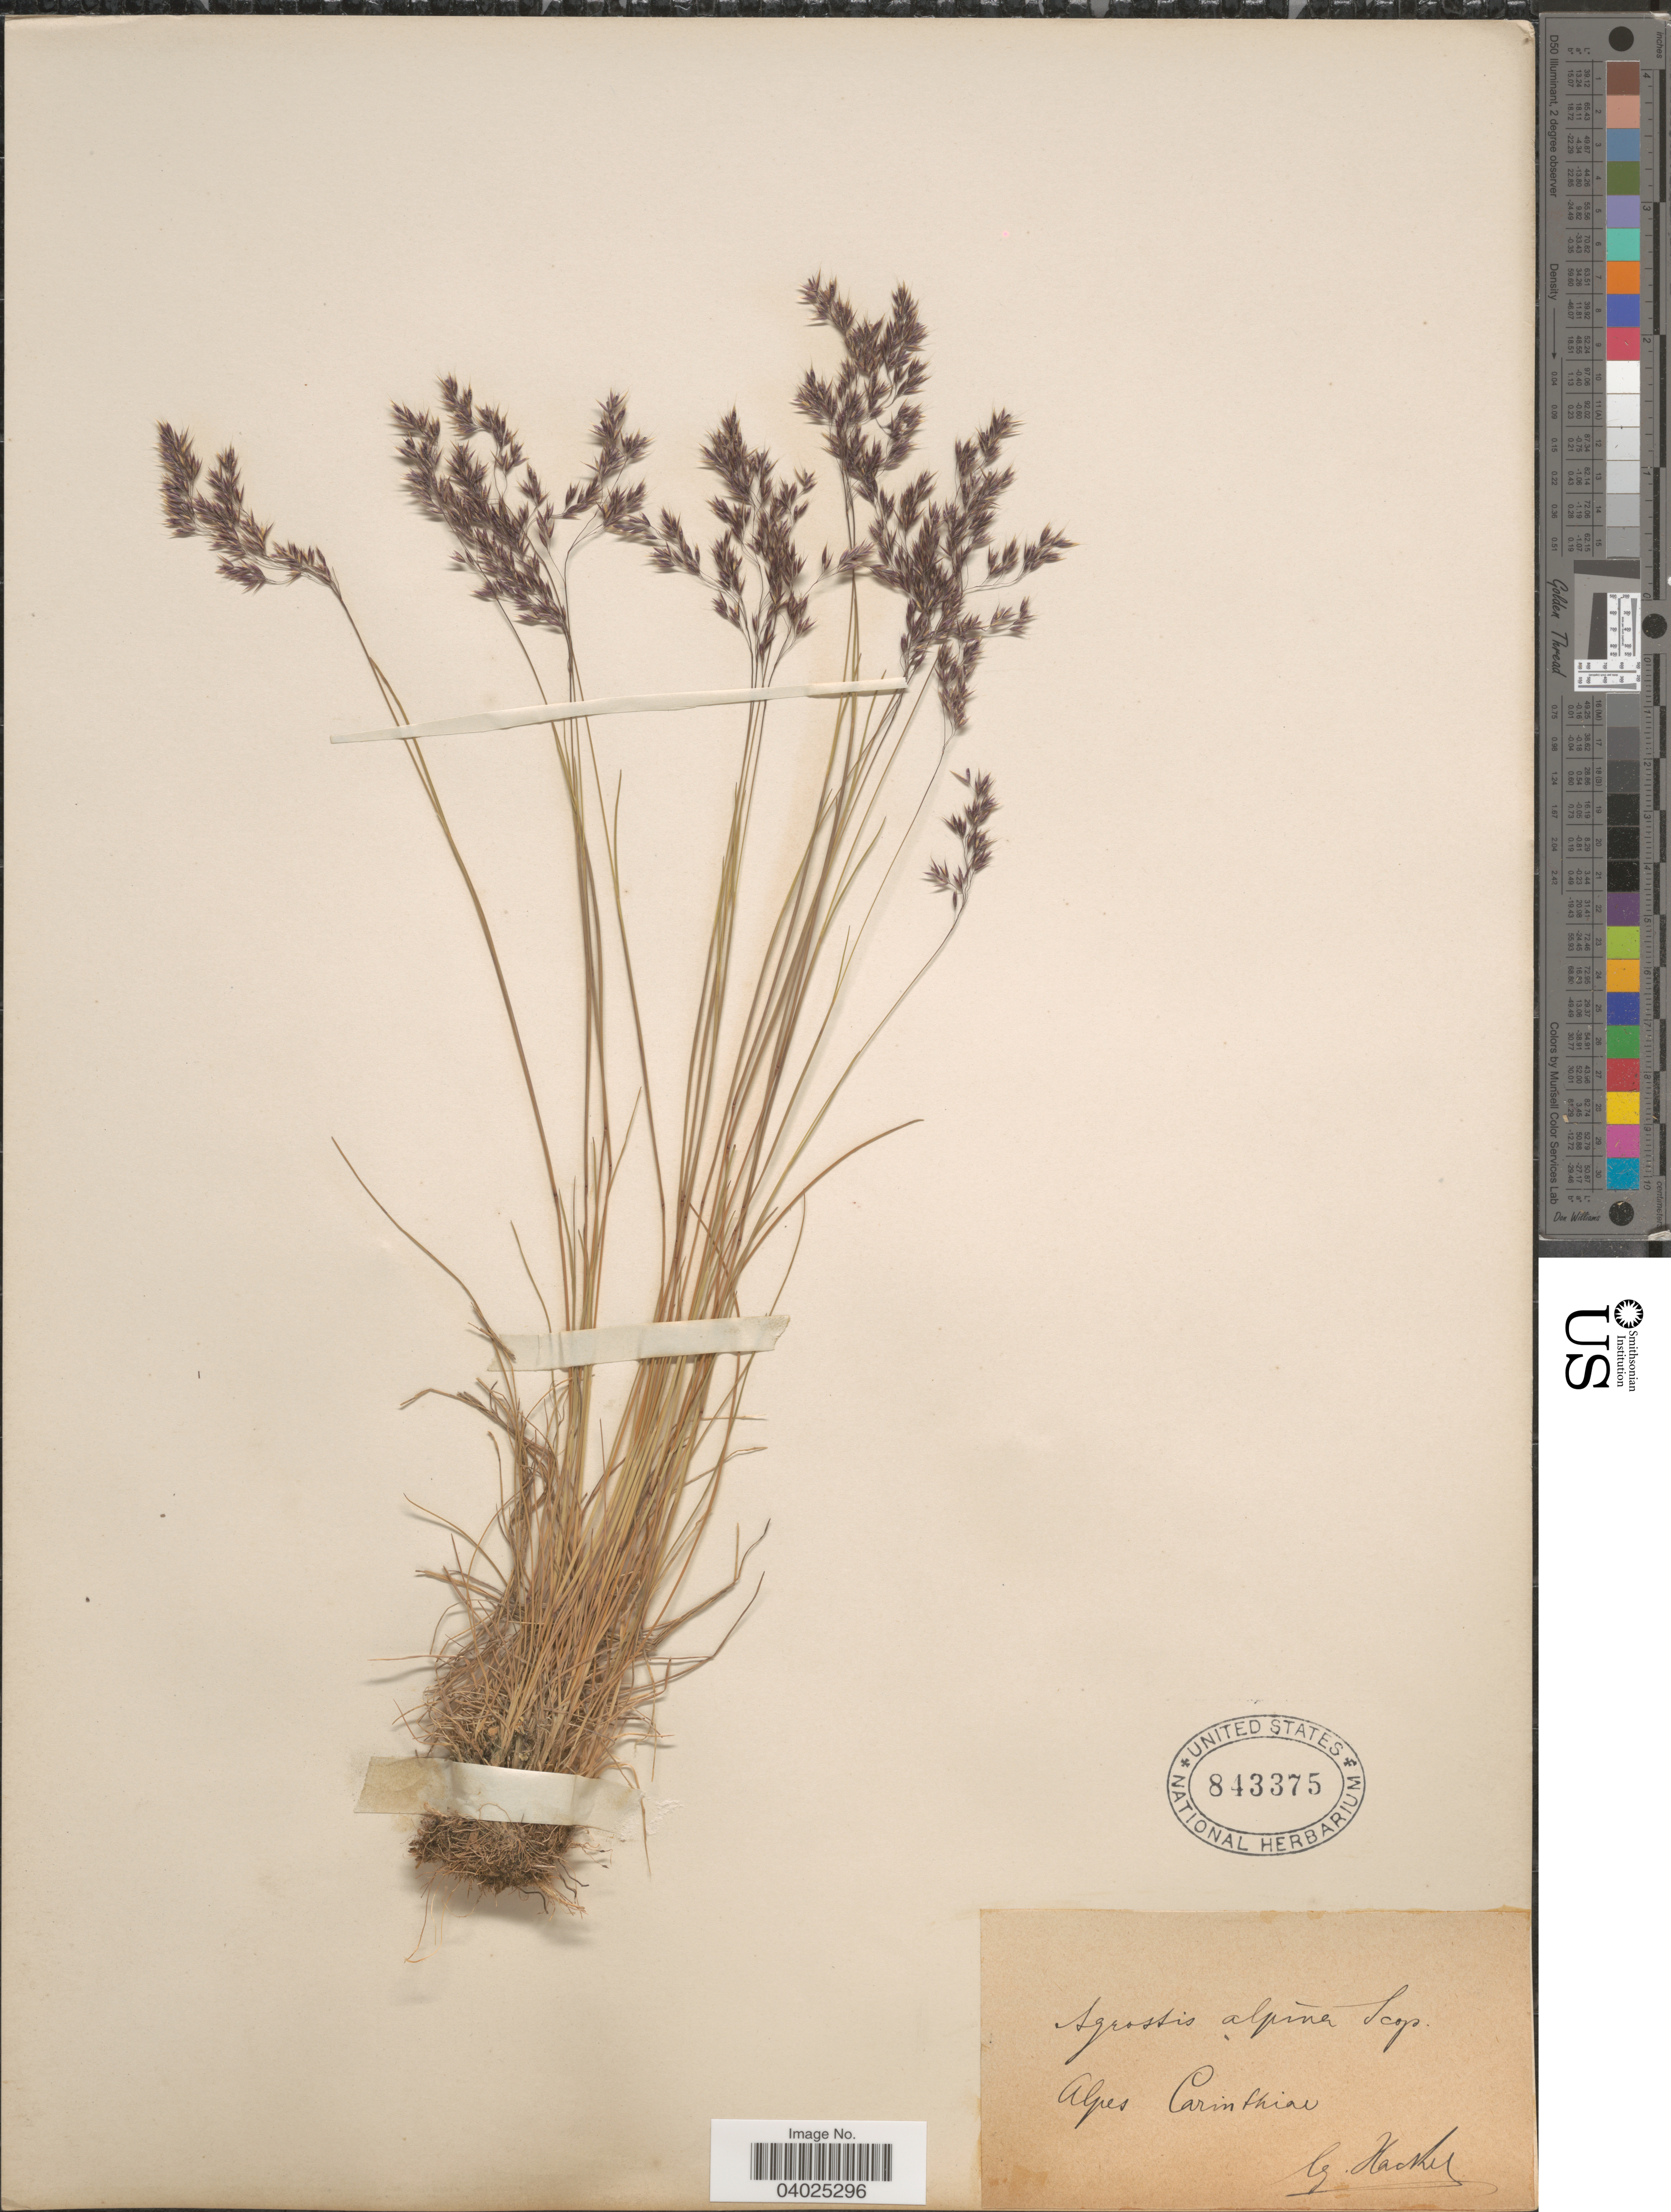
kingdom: Plantae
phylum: Tracheophyta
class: Liliopsida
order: Poales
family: Poaceae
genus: Alpagrostis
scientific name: Alpagrostis alpina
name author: (Scop.) P.M. Peterson et al.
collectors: -. Hackel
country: Austria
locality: Alpes Carinthiae.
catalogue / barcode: US 843375